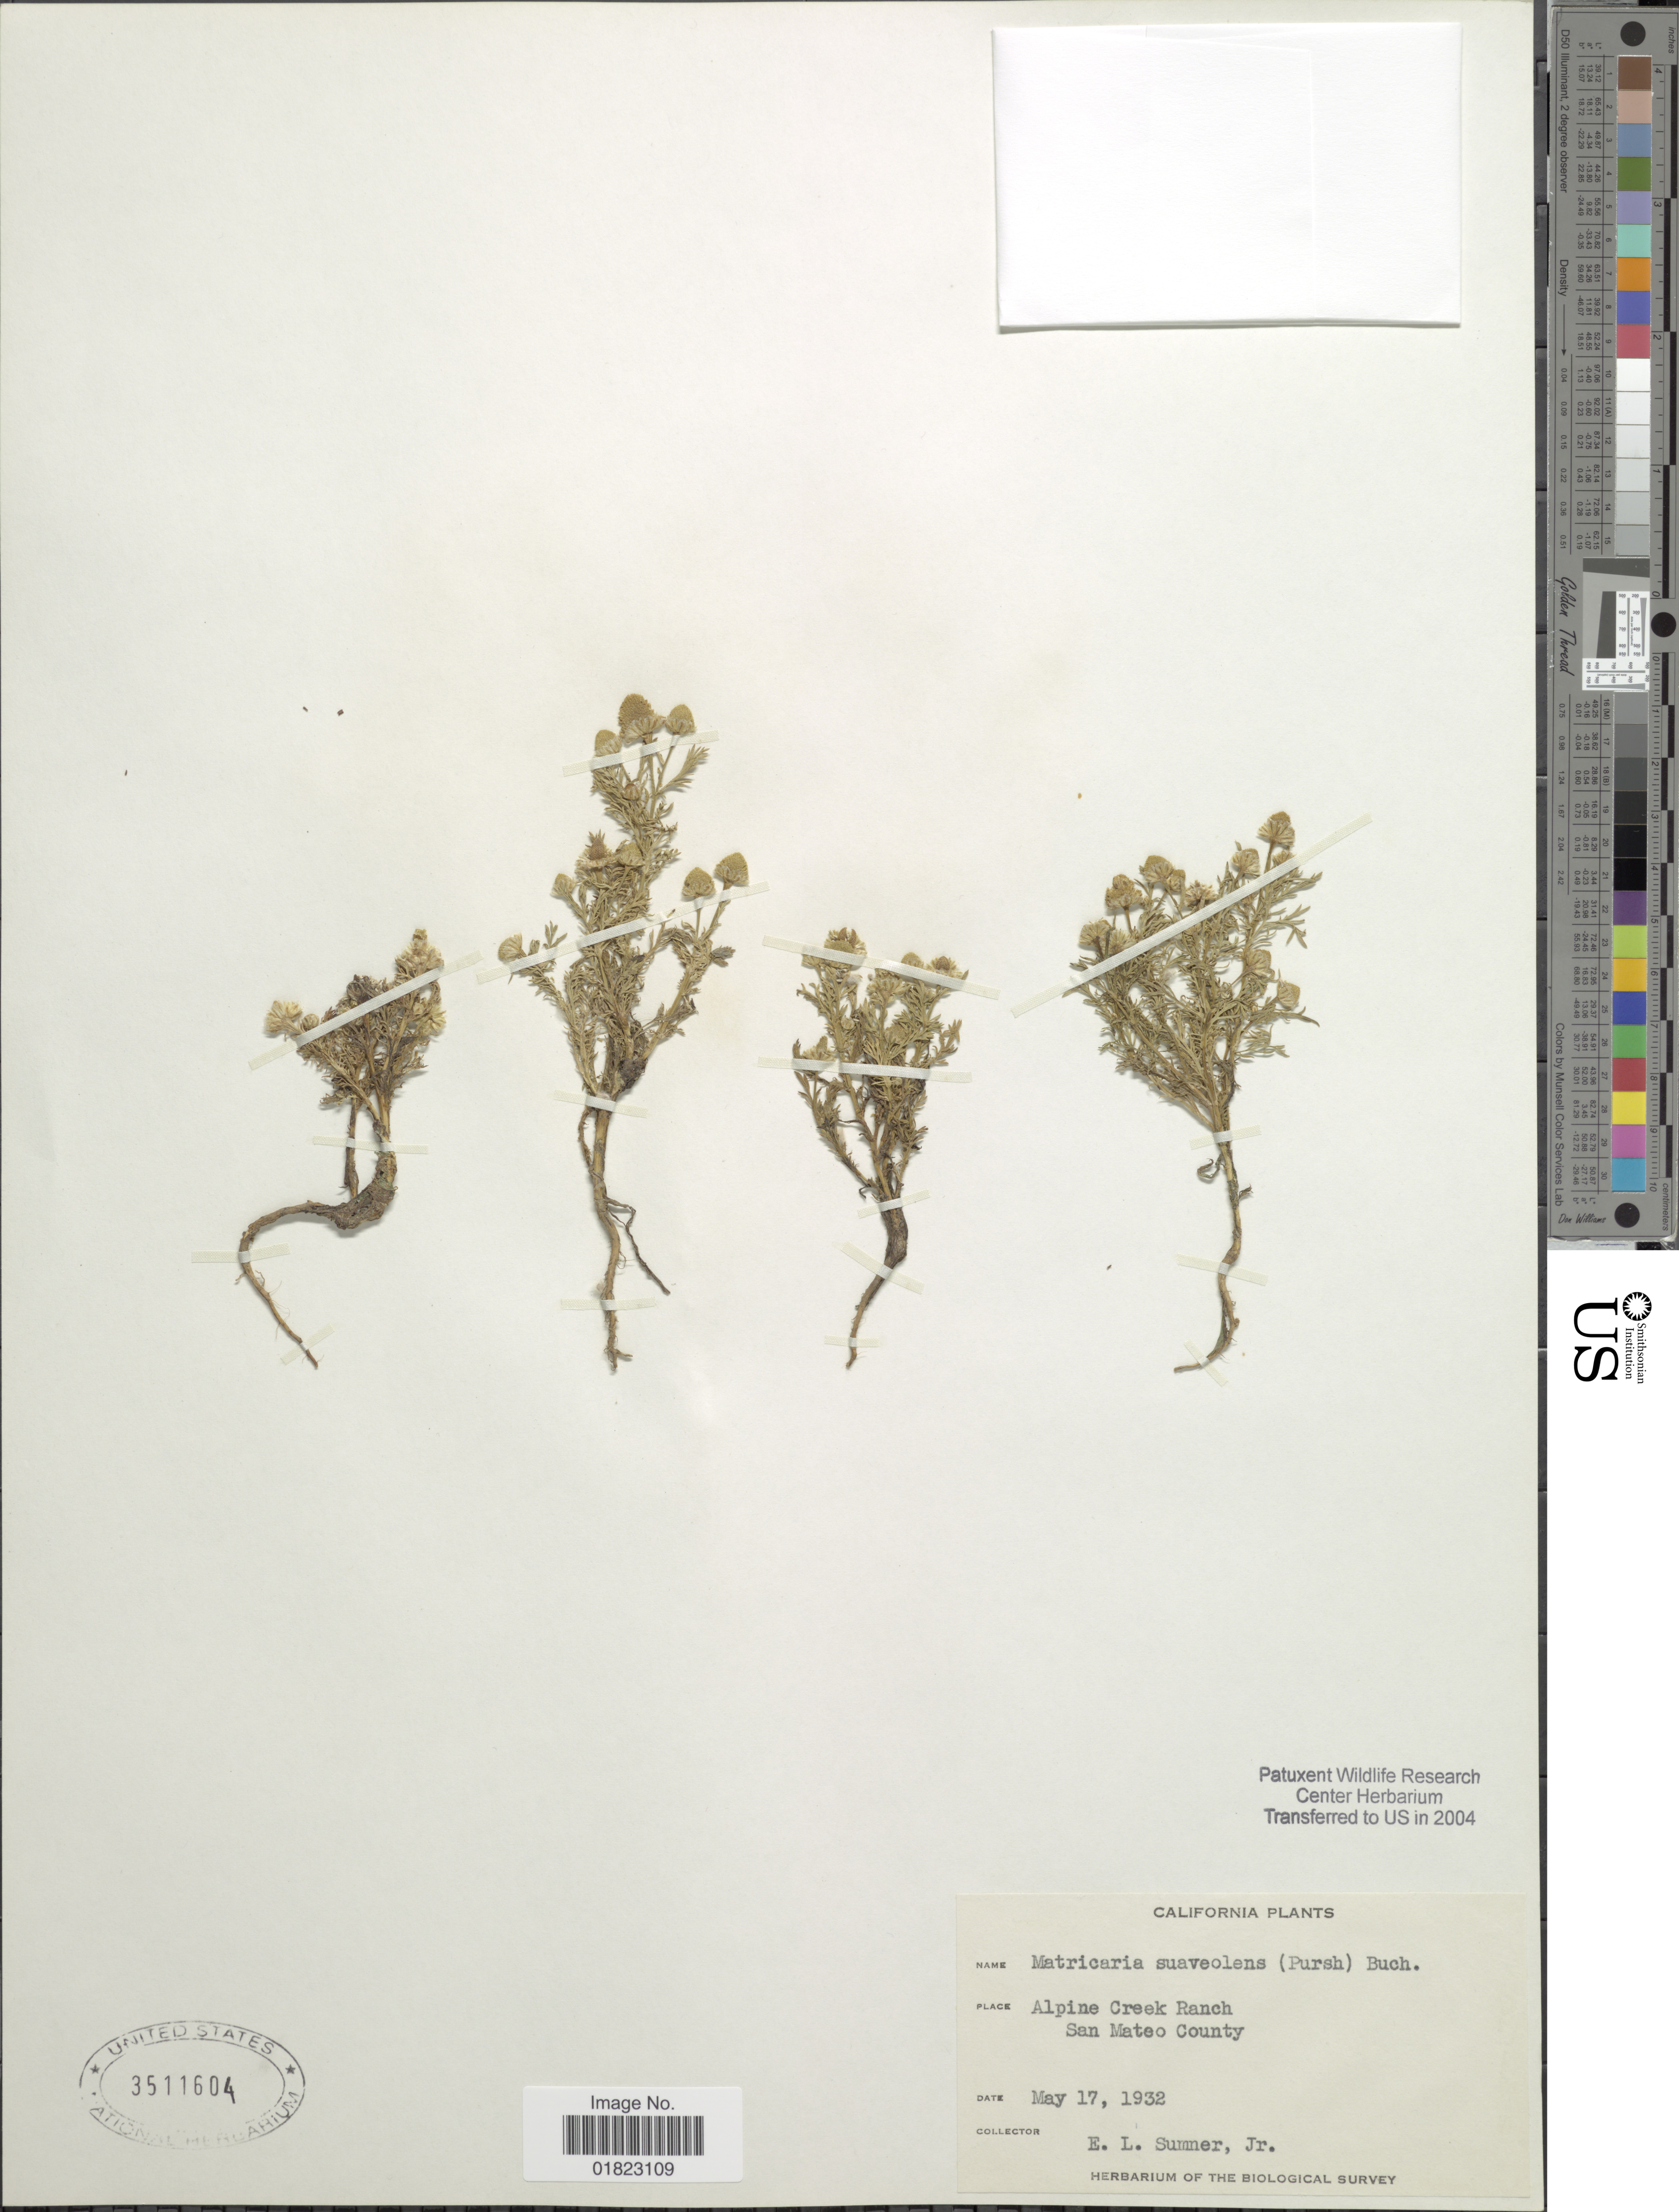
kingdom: Plantae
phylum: Tracheophyta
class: Magnoliopsida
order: Asterales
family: Asteraceae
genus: Matricaria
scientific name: Matricaria matricarioides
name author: (Less.) Porter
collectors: E. Sumner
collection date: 1932-05-17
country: United States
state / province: California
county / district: San Mateo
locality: Alpine Creek Ranch, San Mateo County.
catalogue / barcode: US 3511604